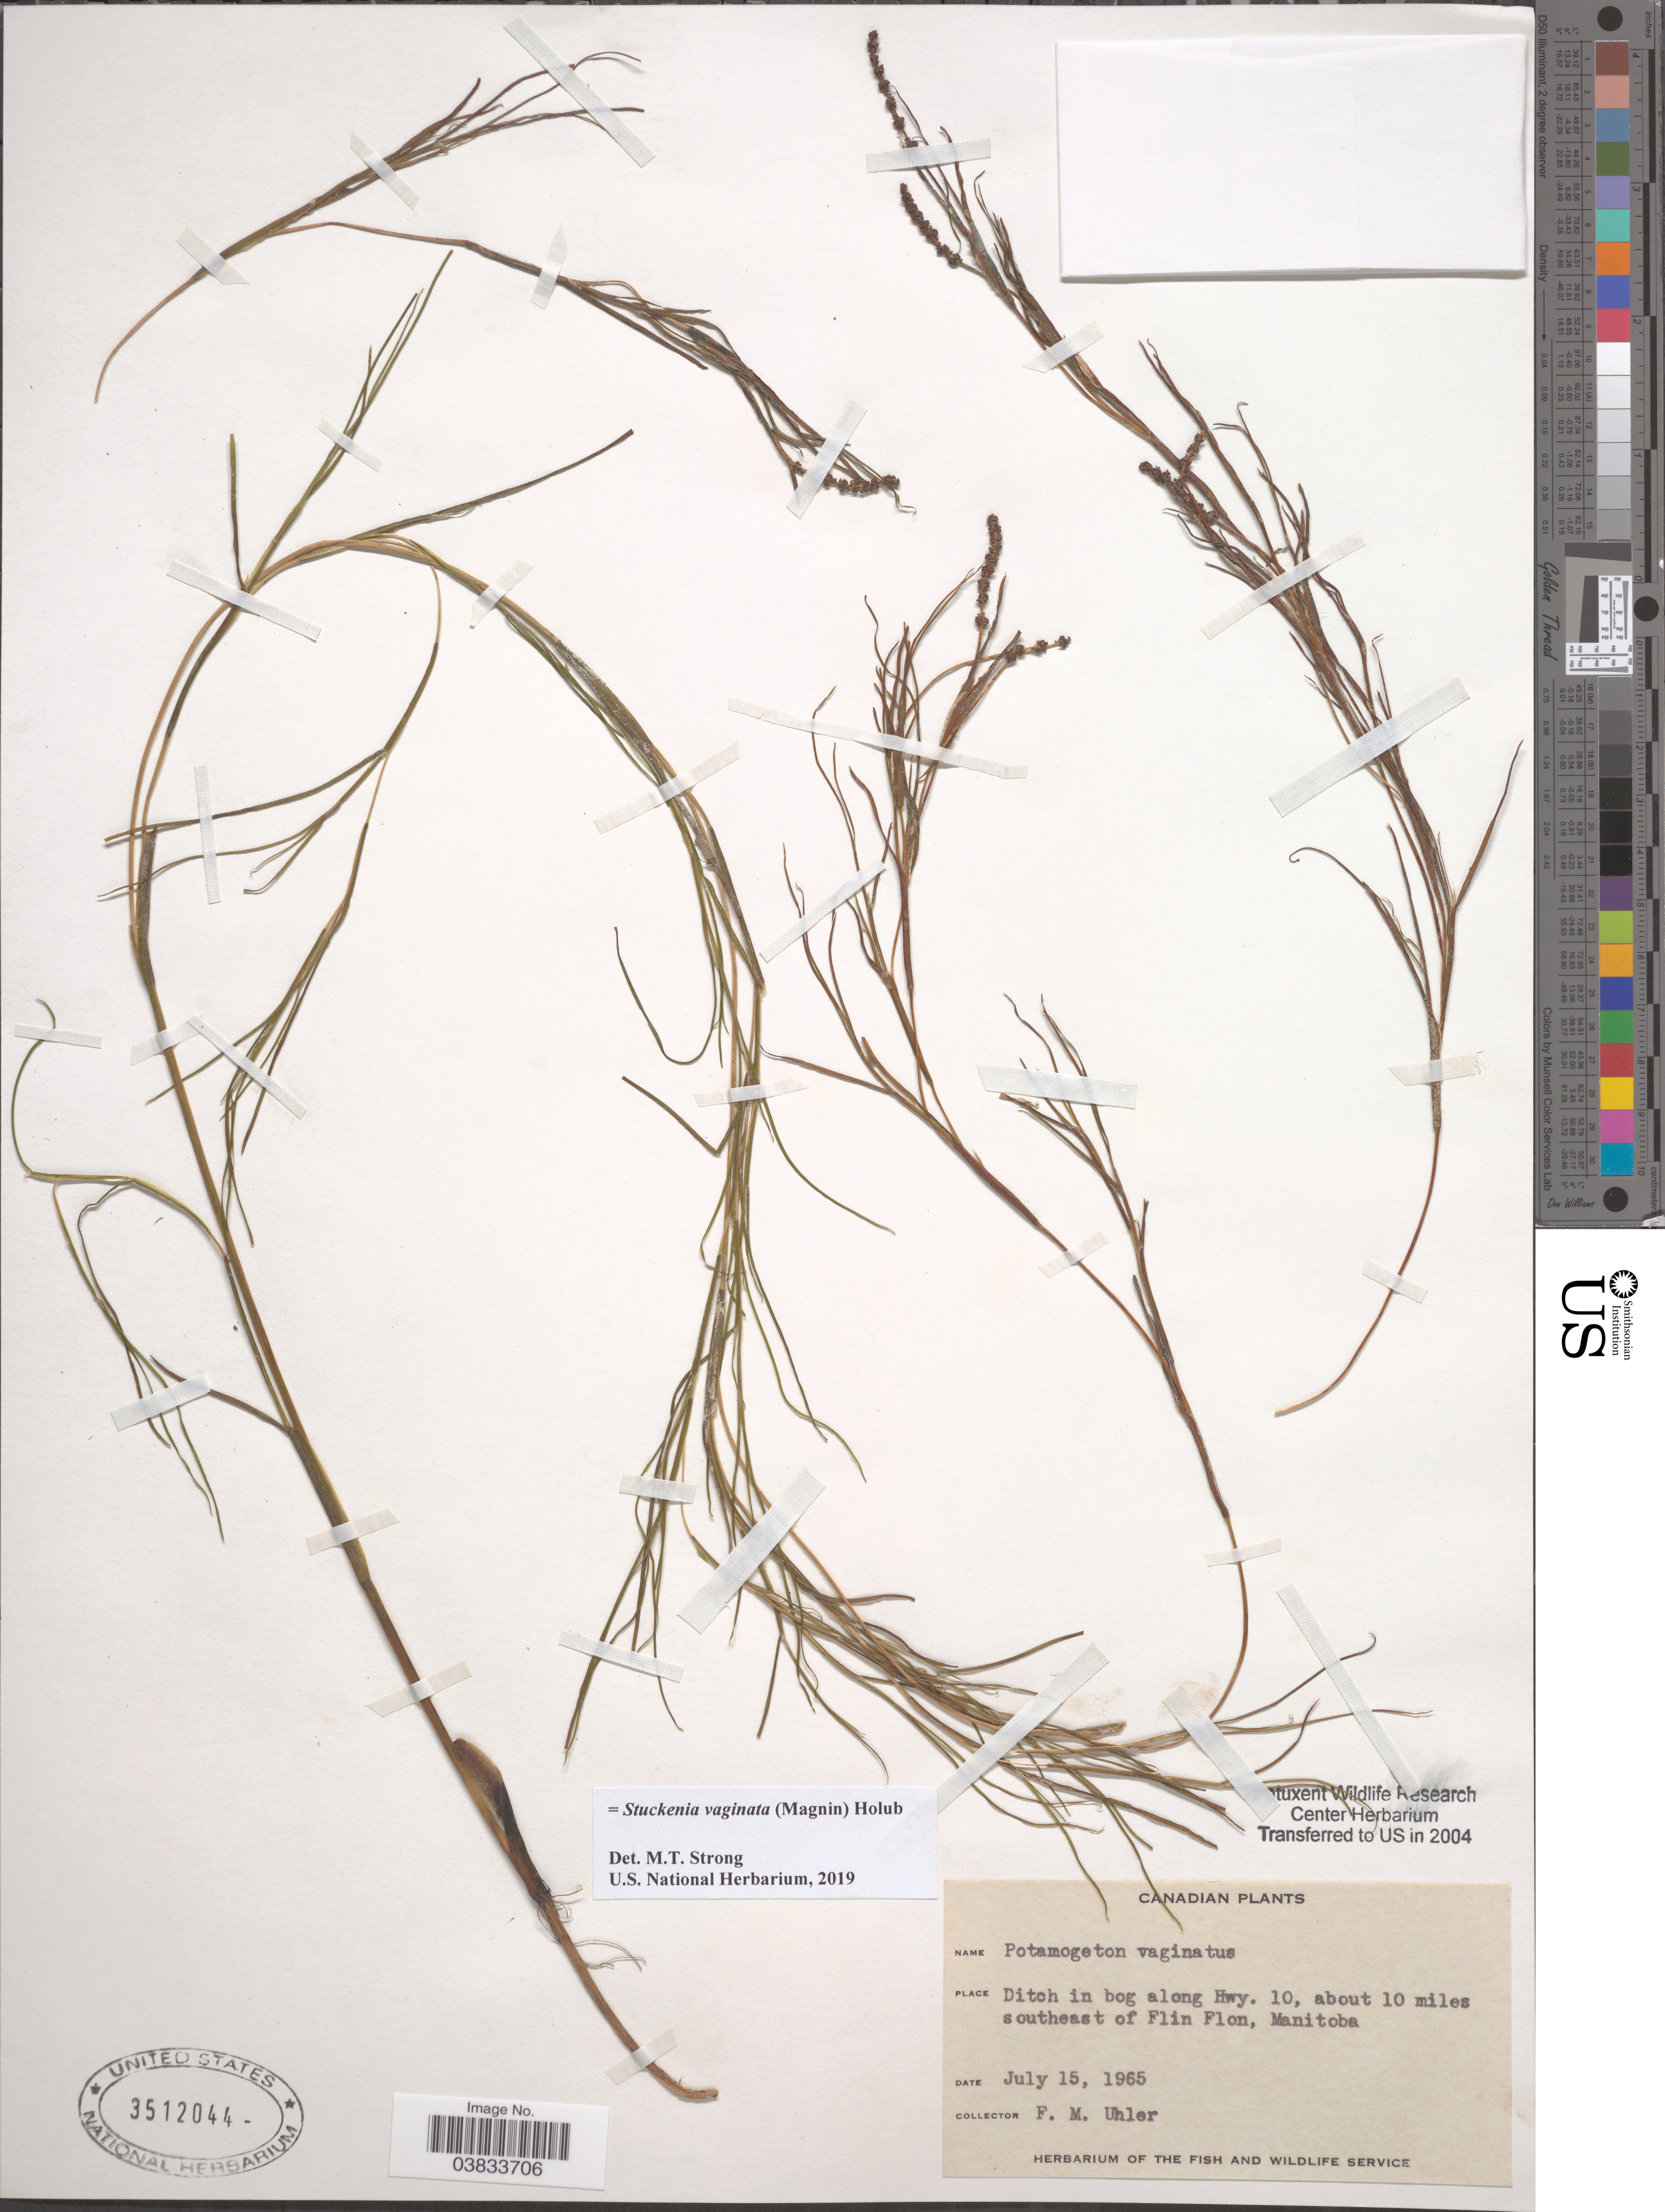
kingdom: Plantae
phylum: Tracheophyta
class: Liliopsida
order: Alismatales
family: Potamogetonaceae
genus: Stuckenia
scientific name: Stuckenia vaginata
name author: (Magnin) Holub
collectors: F. M. Uhler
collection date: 1965-07-15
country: Canada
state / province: Manitoba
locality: Along Hwy. 10, about 10 miles southeast of Flin Flon.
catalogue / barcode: US 3512044